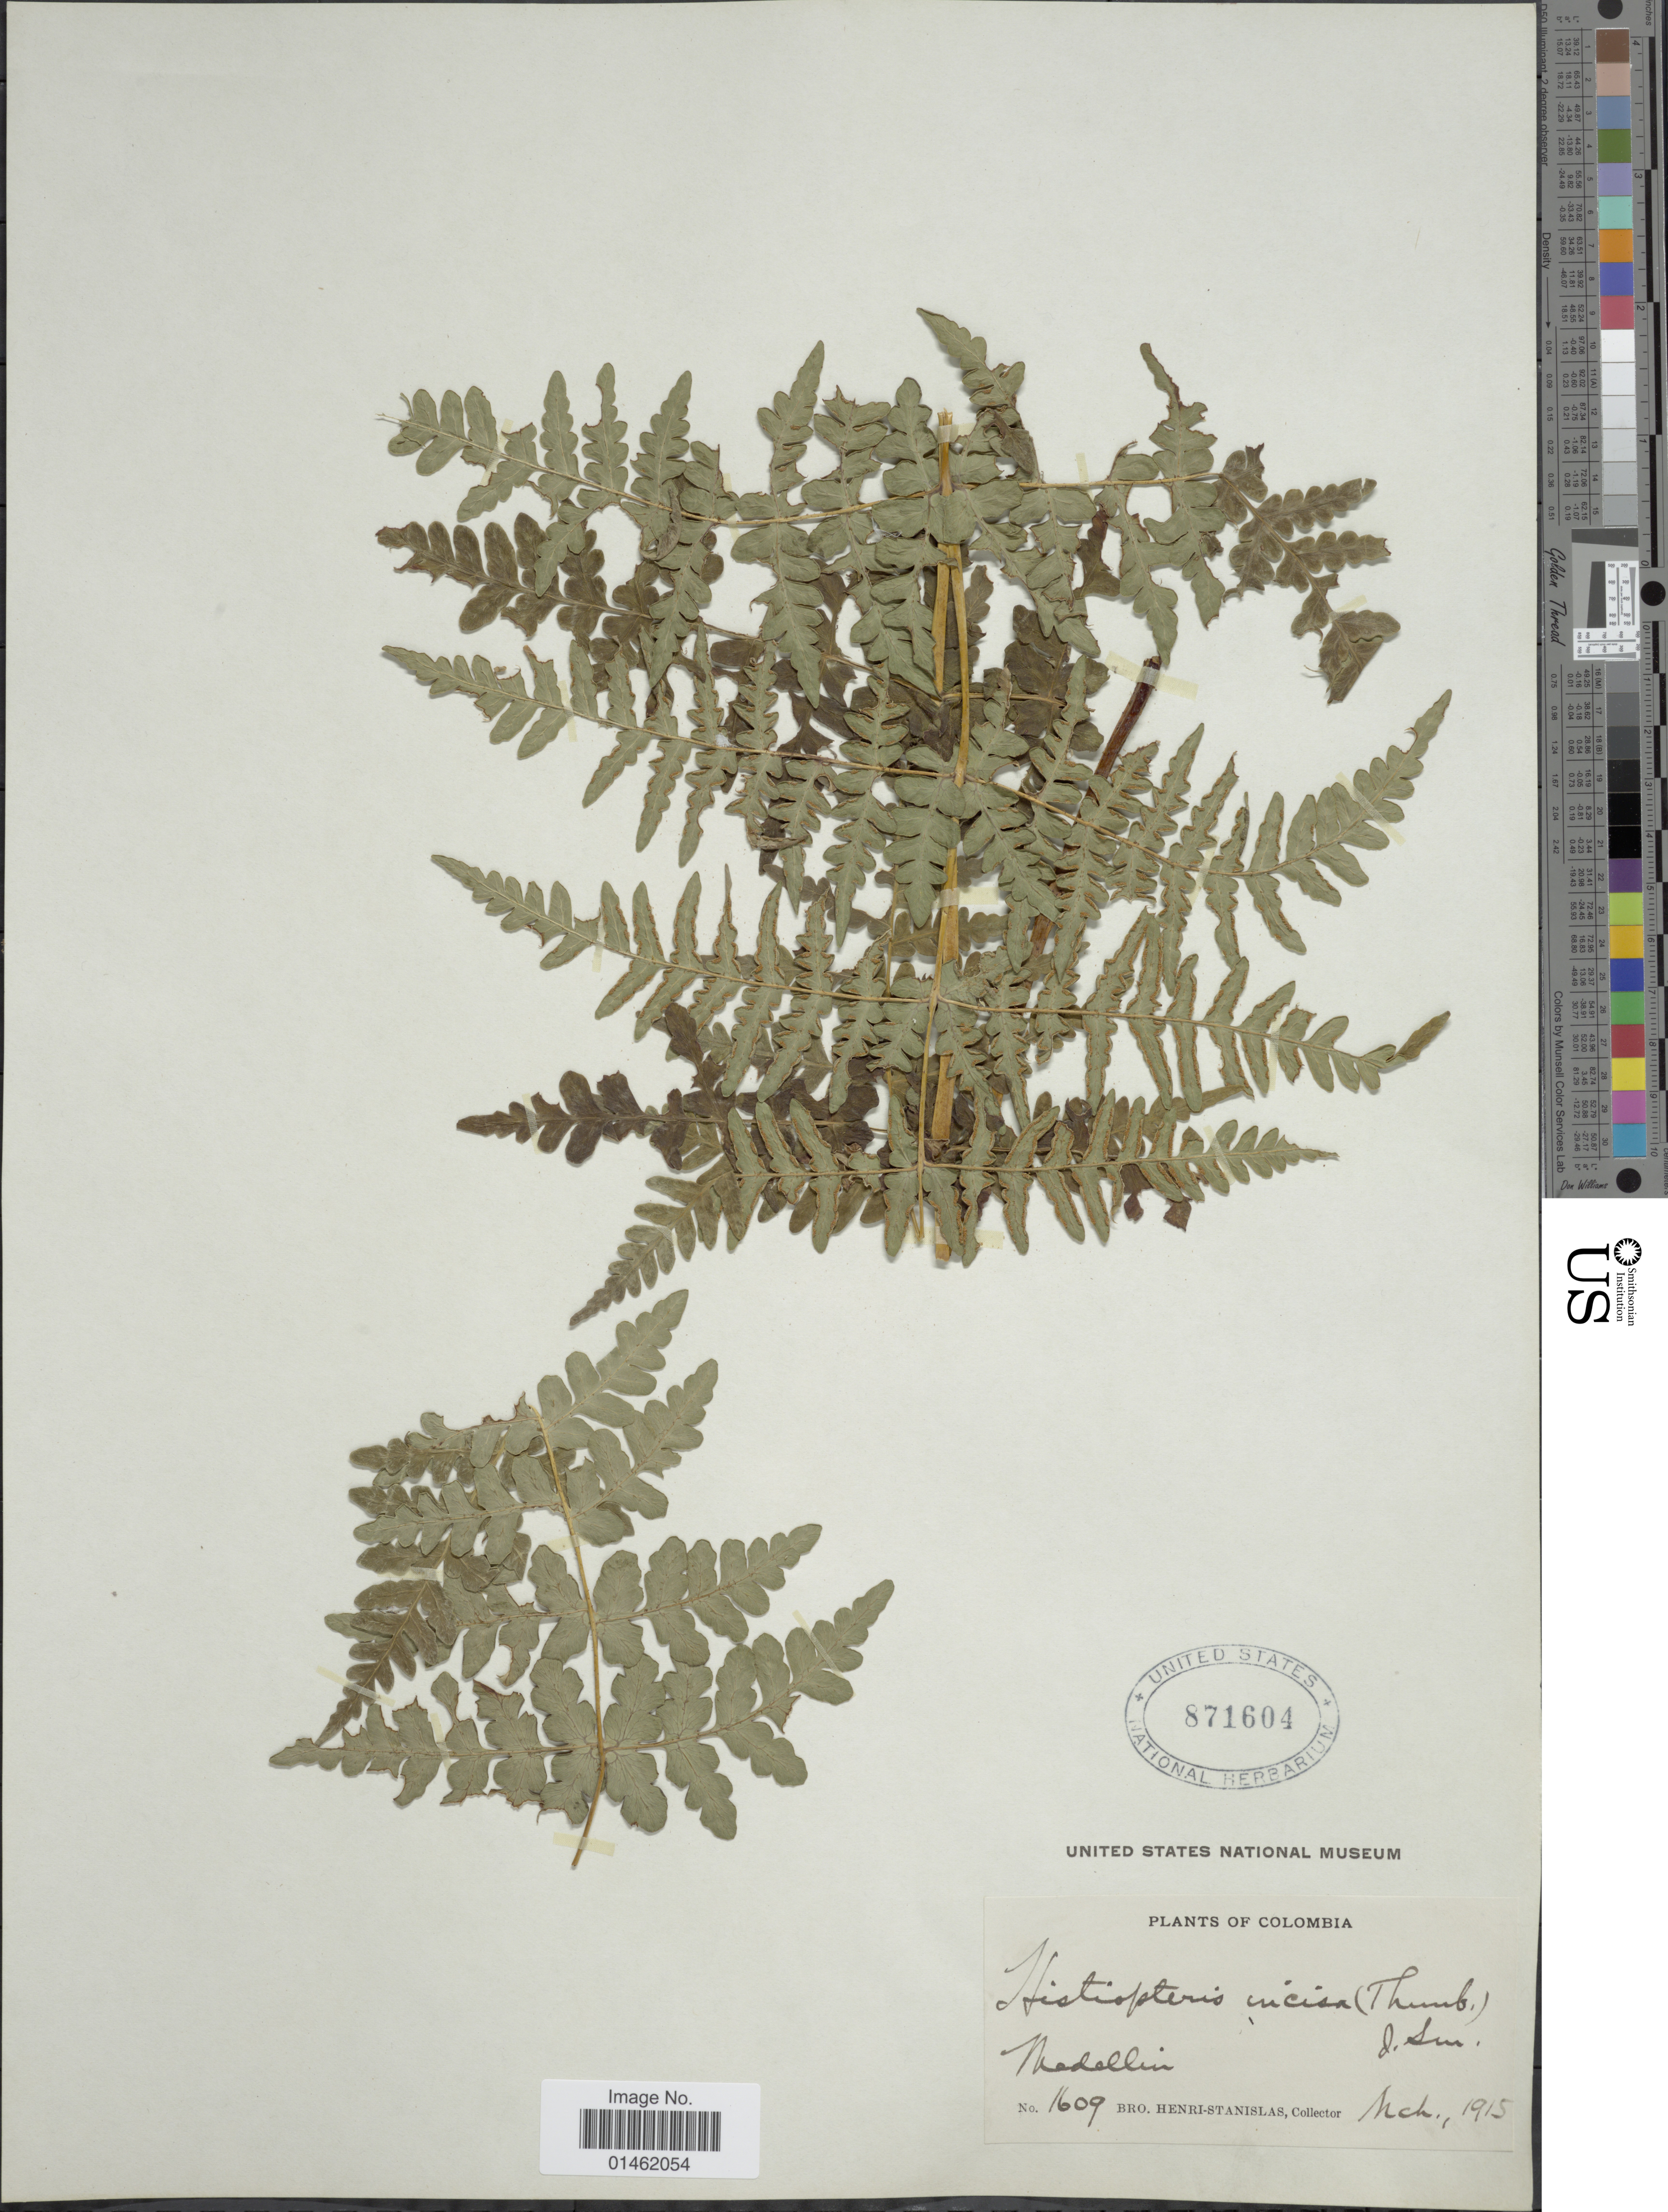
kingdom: Plantae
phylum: Tracheophyta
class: Polypodiopsida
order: Polypodiales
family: Dennstaedtiaceae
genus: Histiopteris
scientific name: Histiopteris incisa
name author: (Thunb.) J. Sm.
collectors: Henri-Stanislas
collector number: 1609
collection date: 1915-03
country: Colombia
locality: Medellin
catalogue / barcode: US 871604